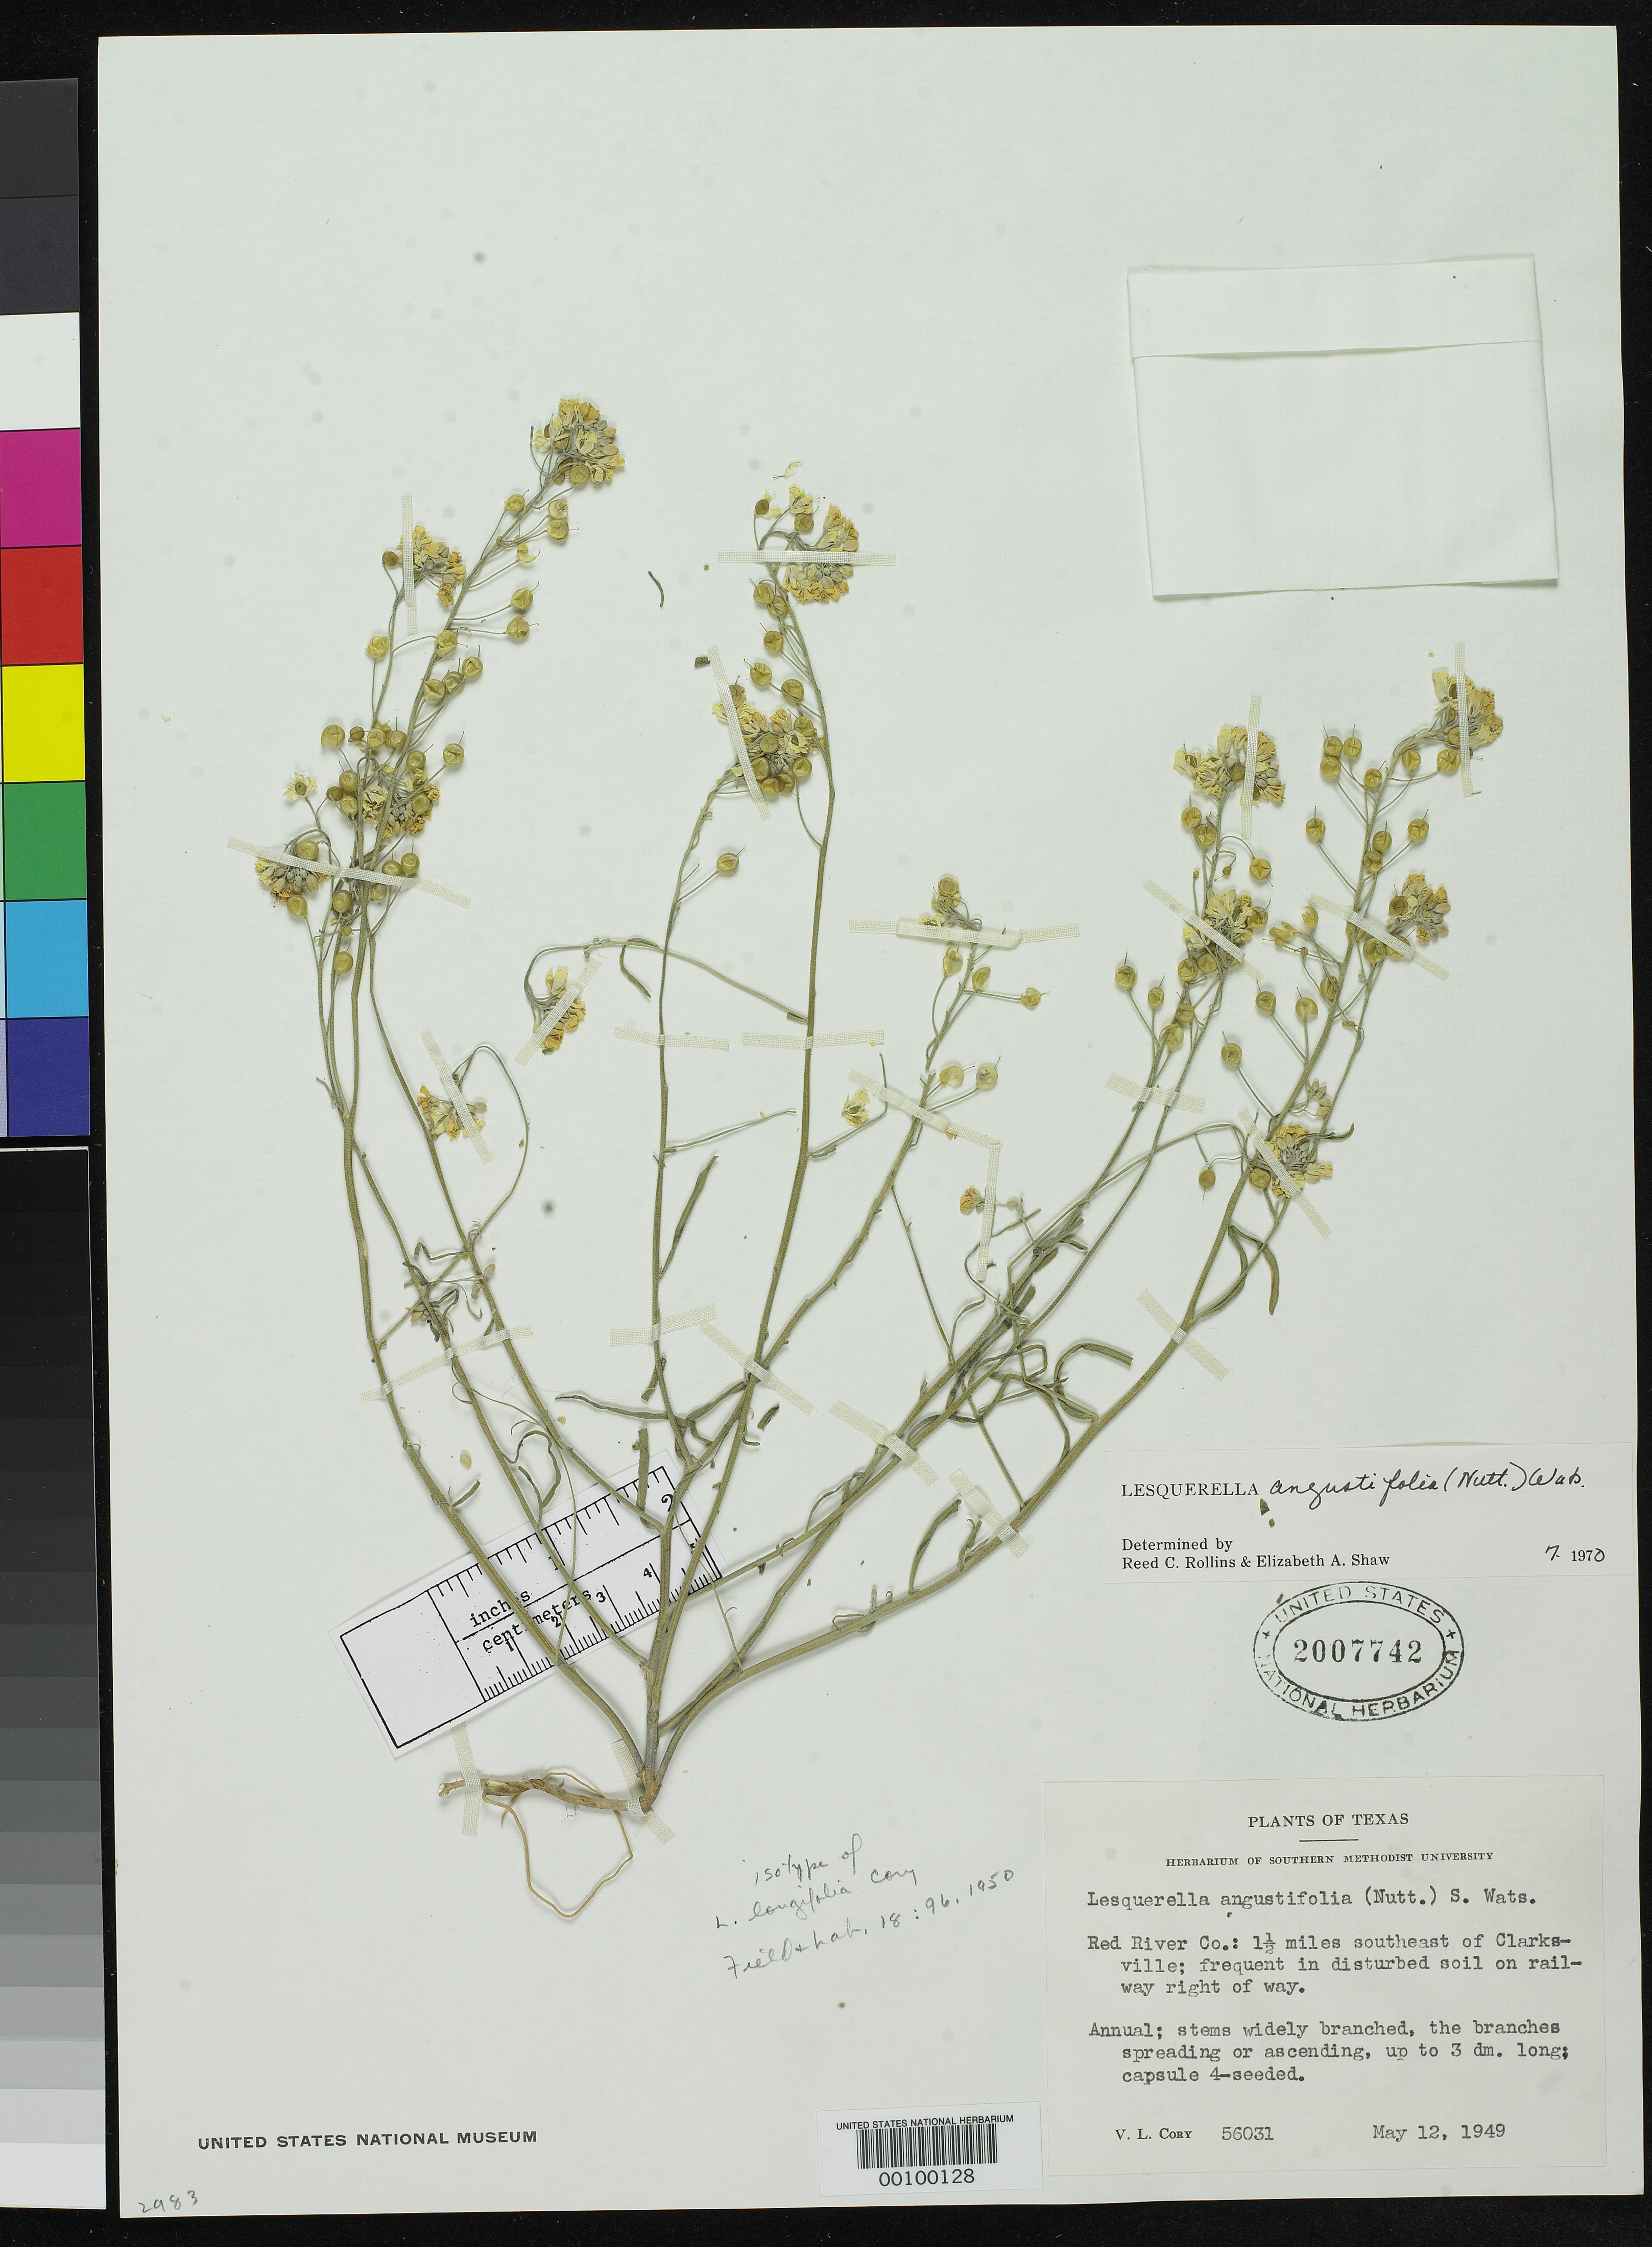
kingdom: Plantae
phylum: Tracheophyta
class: Magnoliopsida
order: Brassicales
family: Brassicaceae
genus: Lesquerella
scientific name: Lesquerella longifolia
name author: Cory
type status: Type Material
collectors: V. Cory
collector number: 56031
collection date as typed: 12 May 1949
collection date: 1949-05-12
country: United States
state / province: Texas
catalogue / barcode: US 2007742